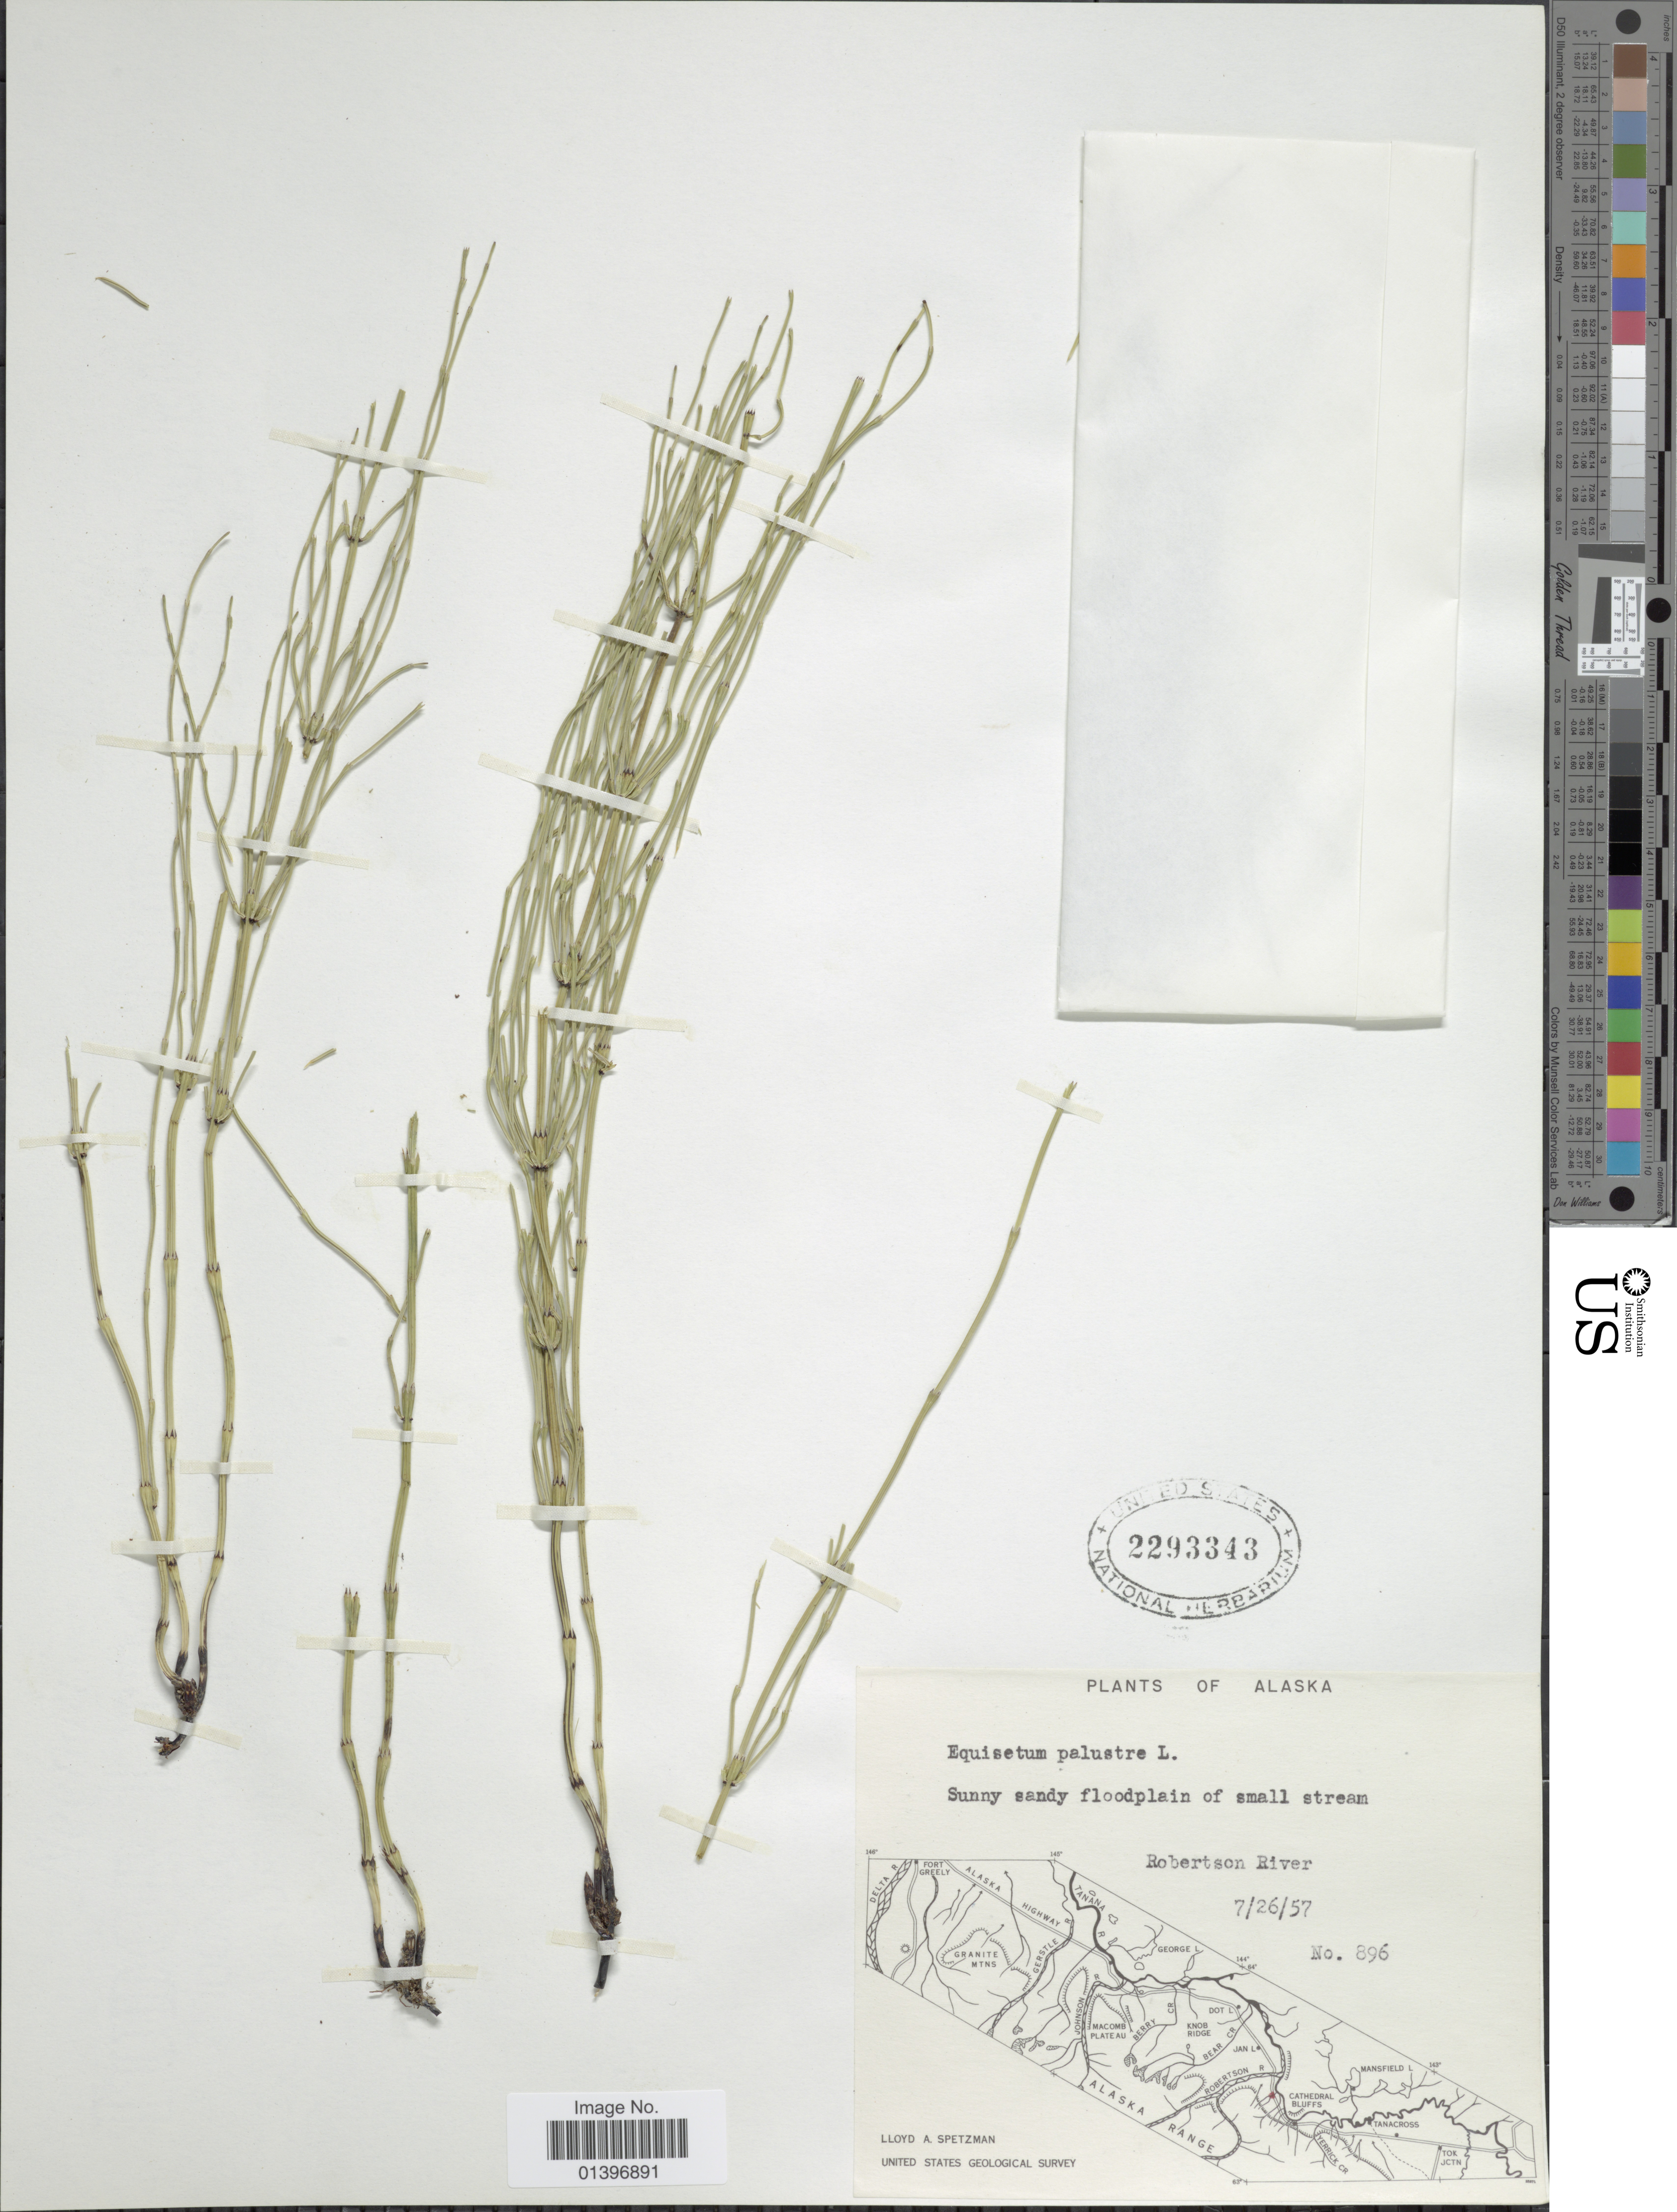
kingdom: Plantae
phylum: Tracheophyta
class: Polypodiopsida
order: Equisetales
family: Equisetaceae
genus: Equisetum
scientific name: Equisetum palustre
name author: L.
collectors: L. Spetzman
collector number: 896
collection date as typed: Transcribed d/m/y: 26/7/57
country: United States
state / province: Alaska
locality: Sunny sandy floodplains of small stream, Robertson River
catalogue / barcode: US 2293343